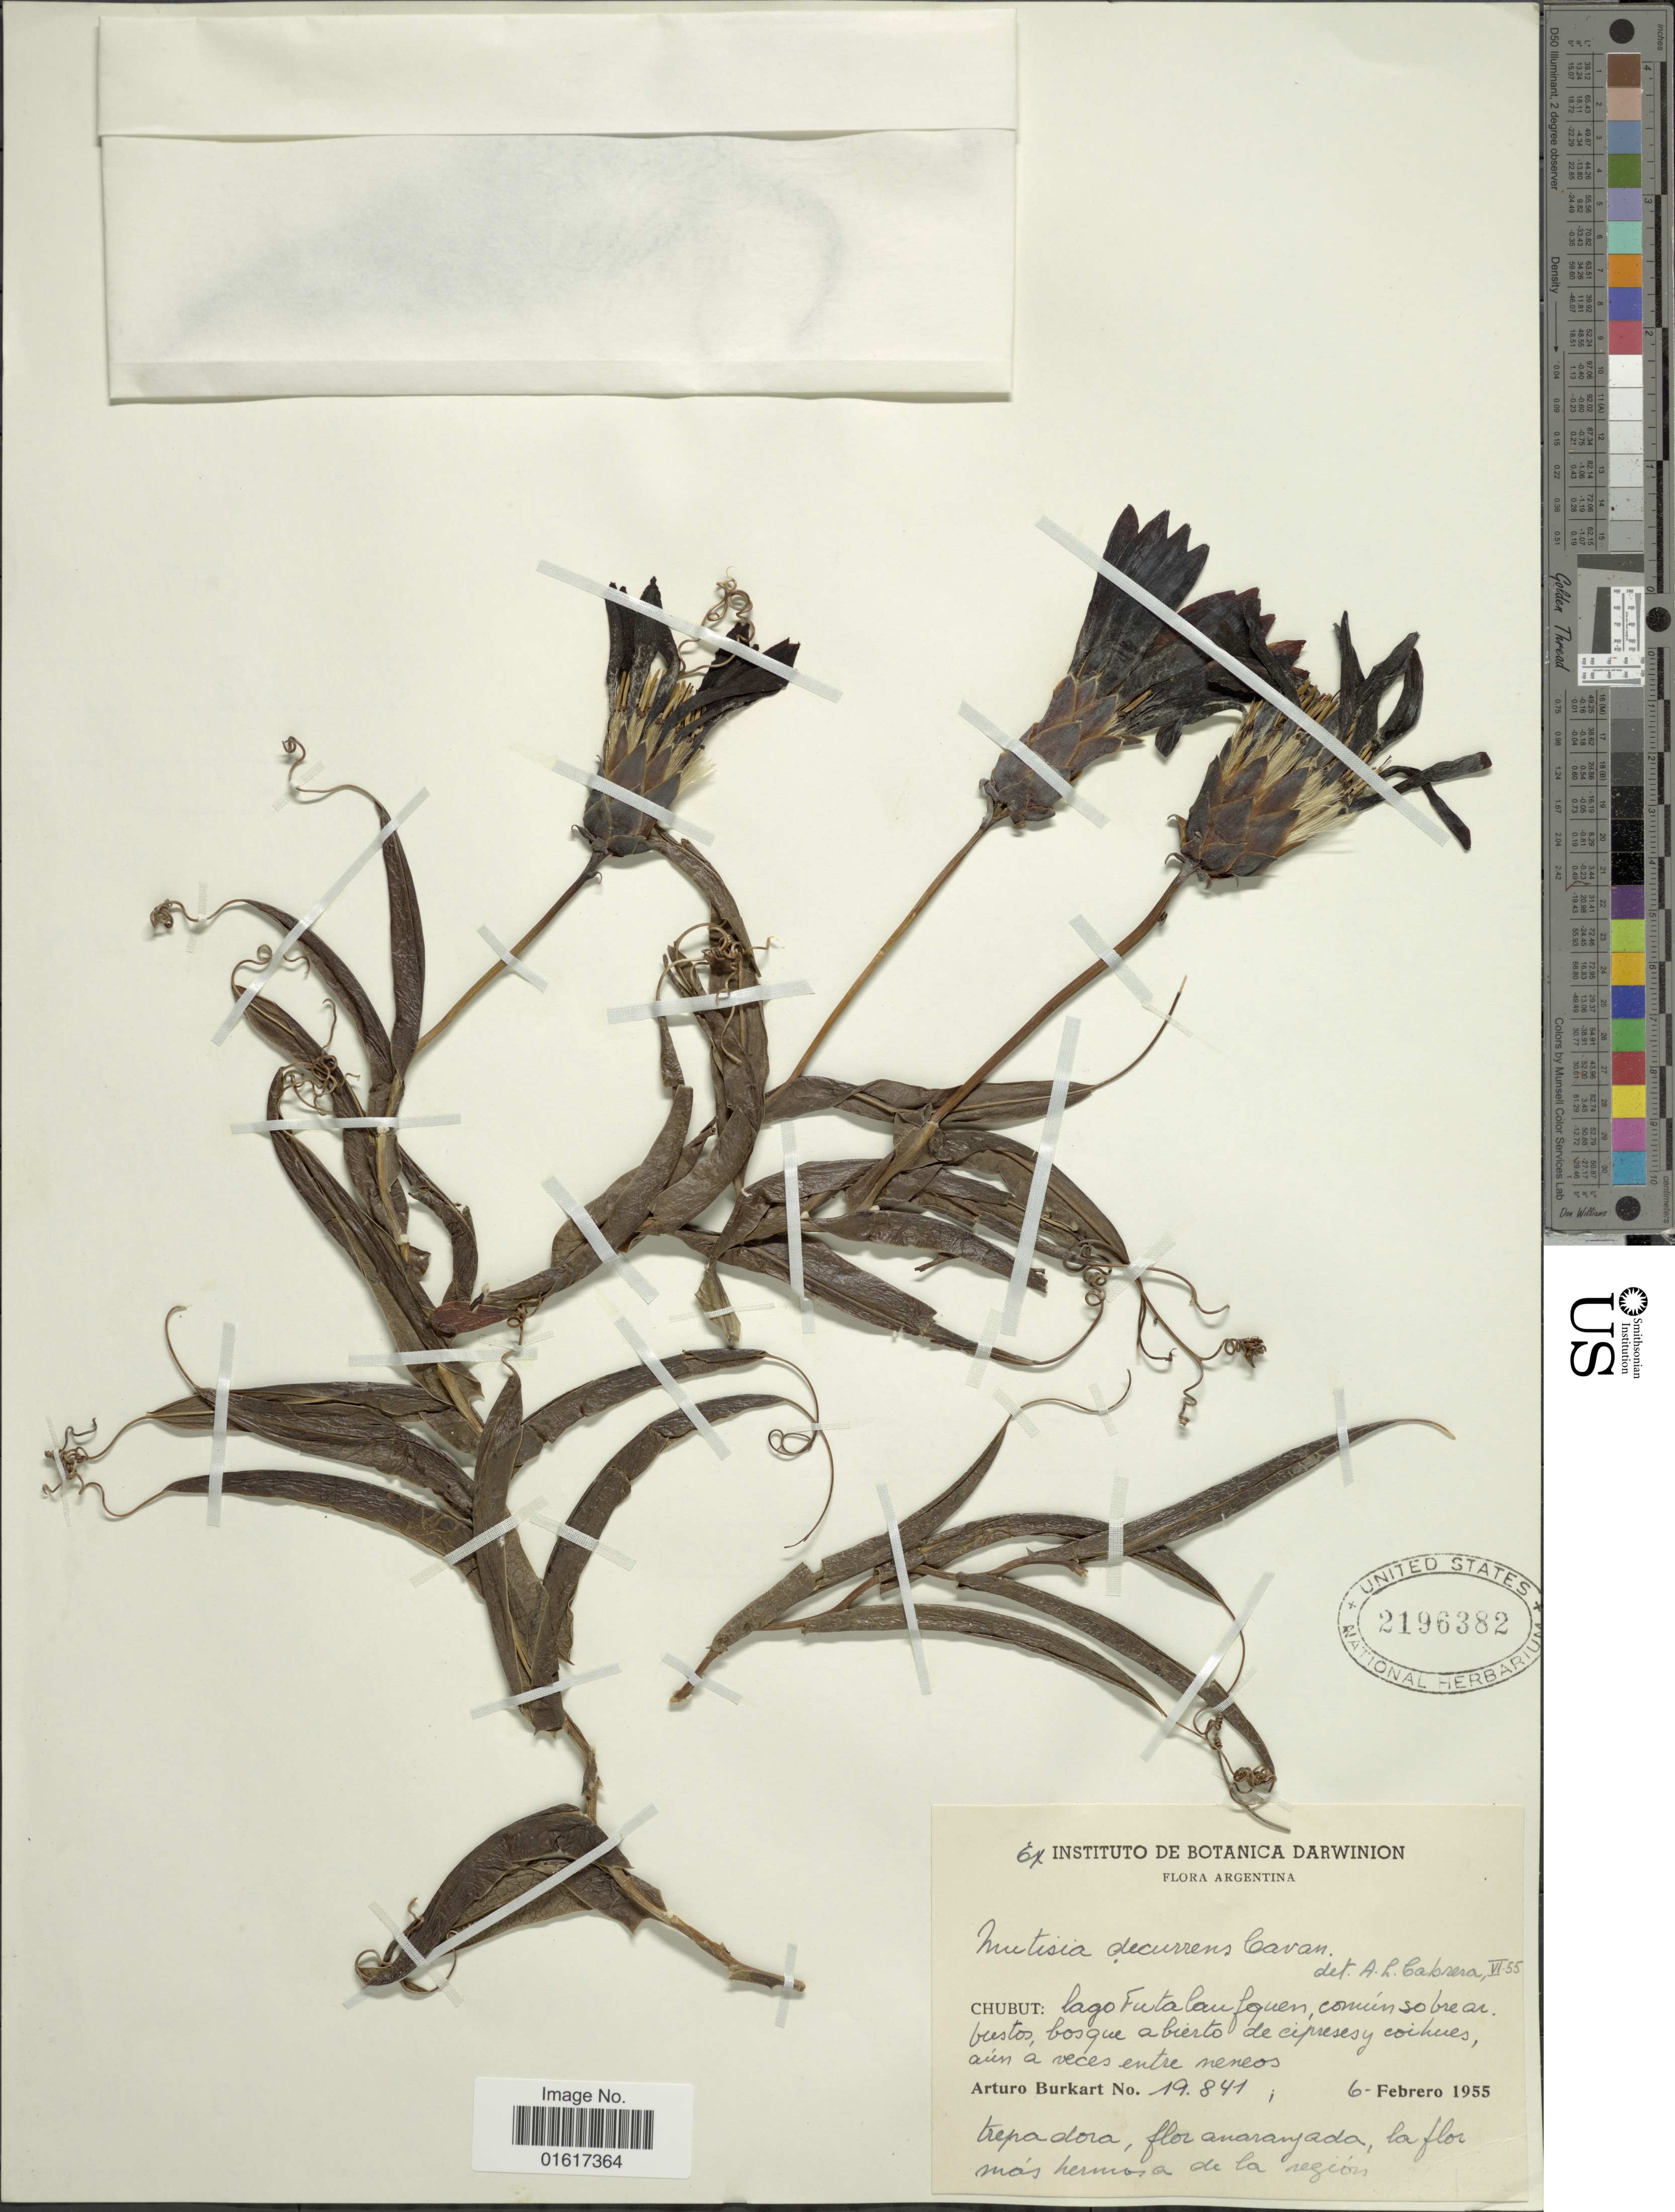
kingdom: Plantae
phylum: Tracheophyta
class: Magnoliopsida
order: Asterales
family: Asteraceae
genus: Mutisia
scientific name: Mutisia decurrens var. decurrens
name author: Cav.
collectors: A. E. Burkart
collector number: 19841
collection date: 1955-02-06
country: Argentina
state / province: Chubut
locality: Lago Futalaufquen, común sobrear fiestos, bosque abierto de cipreses y coihues, aún [interpreted] á veces entre neneos.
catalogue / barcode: US 2196382